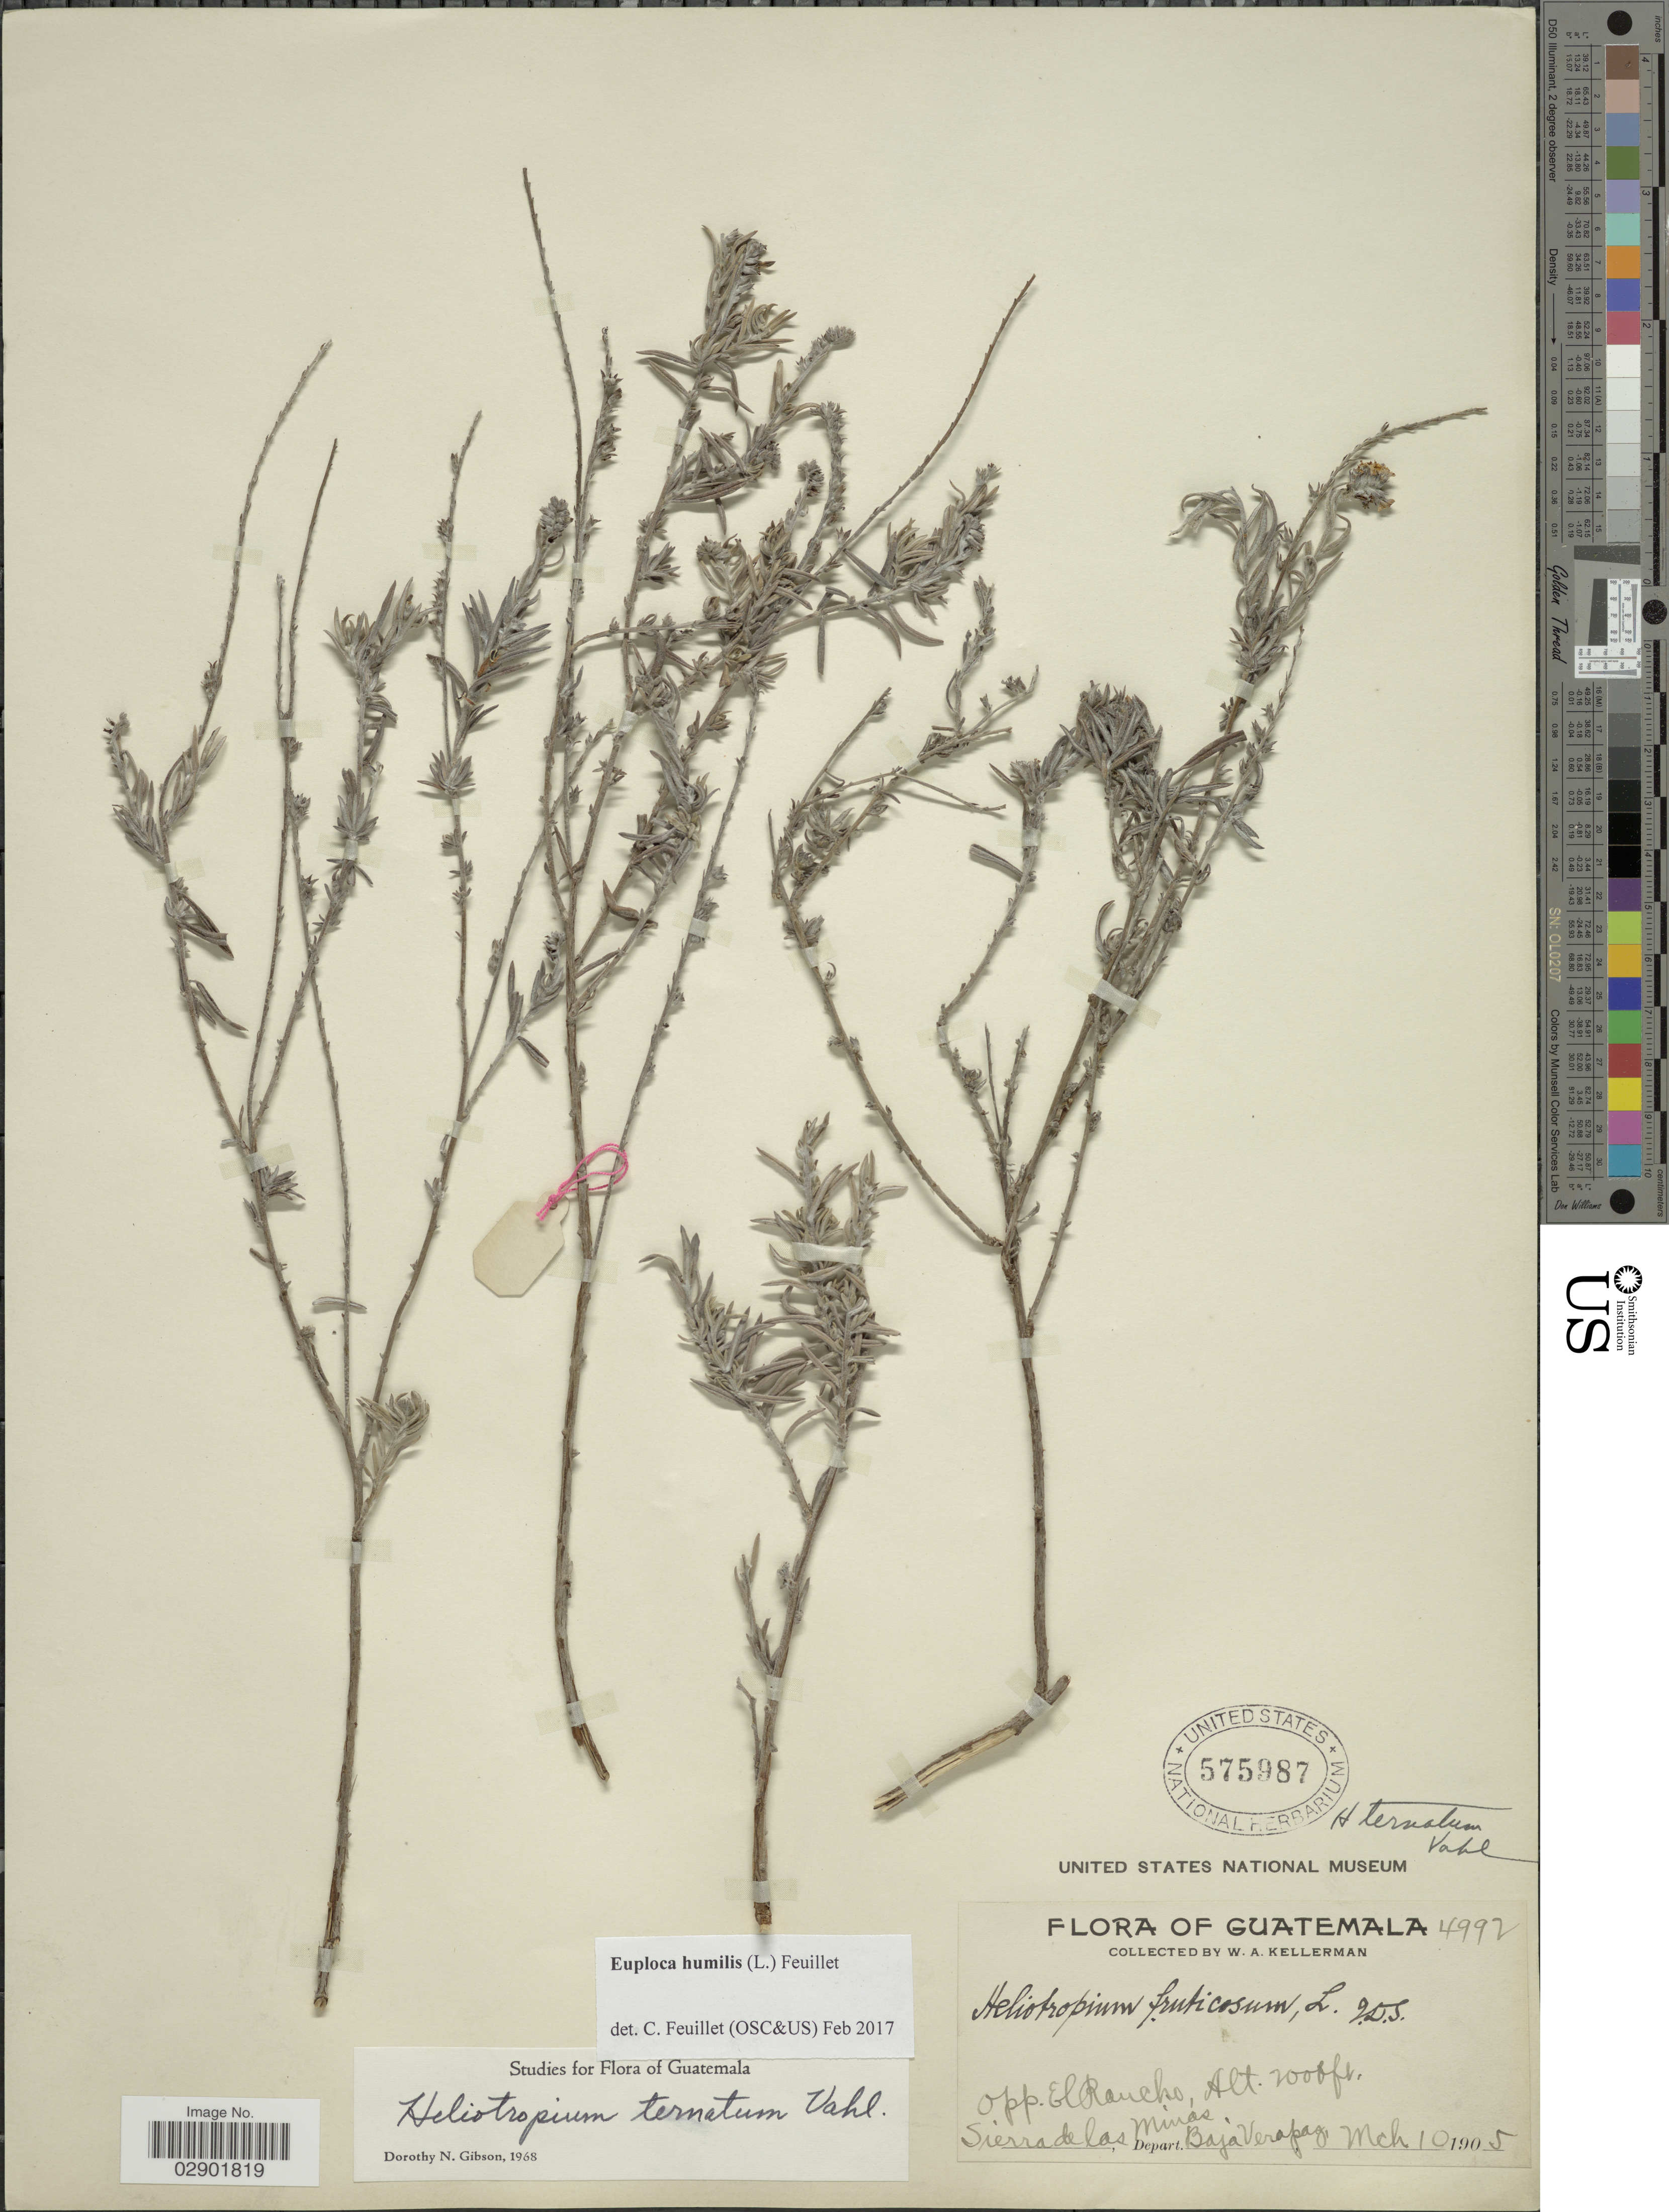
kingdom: Plantae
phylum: Tracheophyta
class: Magnoliopsida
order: Boraginales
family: Heliotropiaceae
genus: Euploca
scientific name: Euploca humilis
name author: (L.) Feuillet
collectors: W. Kellerman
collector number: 4992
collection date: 1905-03-10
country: Guatemala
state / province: Baja Verapaz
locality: Opp. El Rancho, Sierra de las Minas. Depart. Baja Verapaz.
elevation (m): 610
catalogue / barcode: US 575987